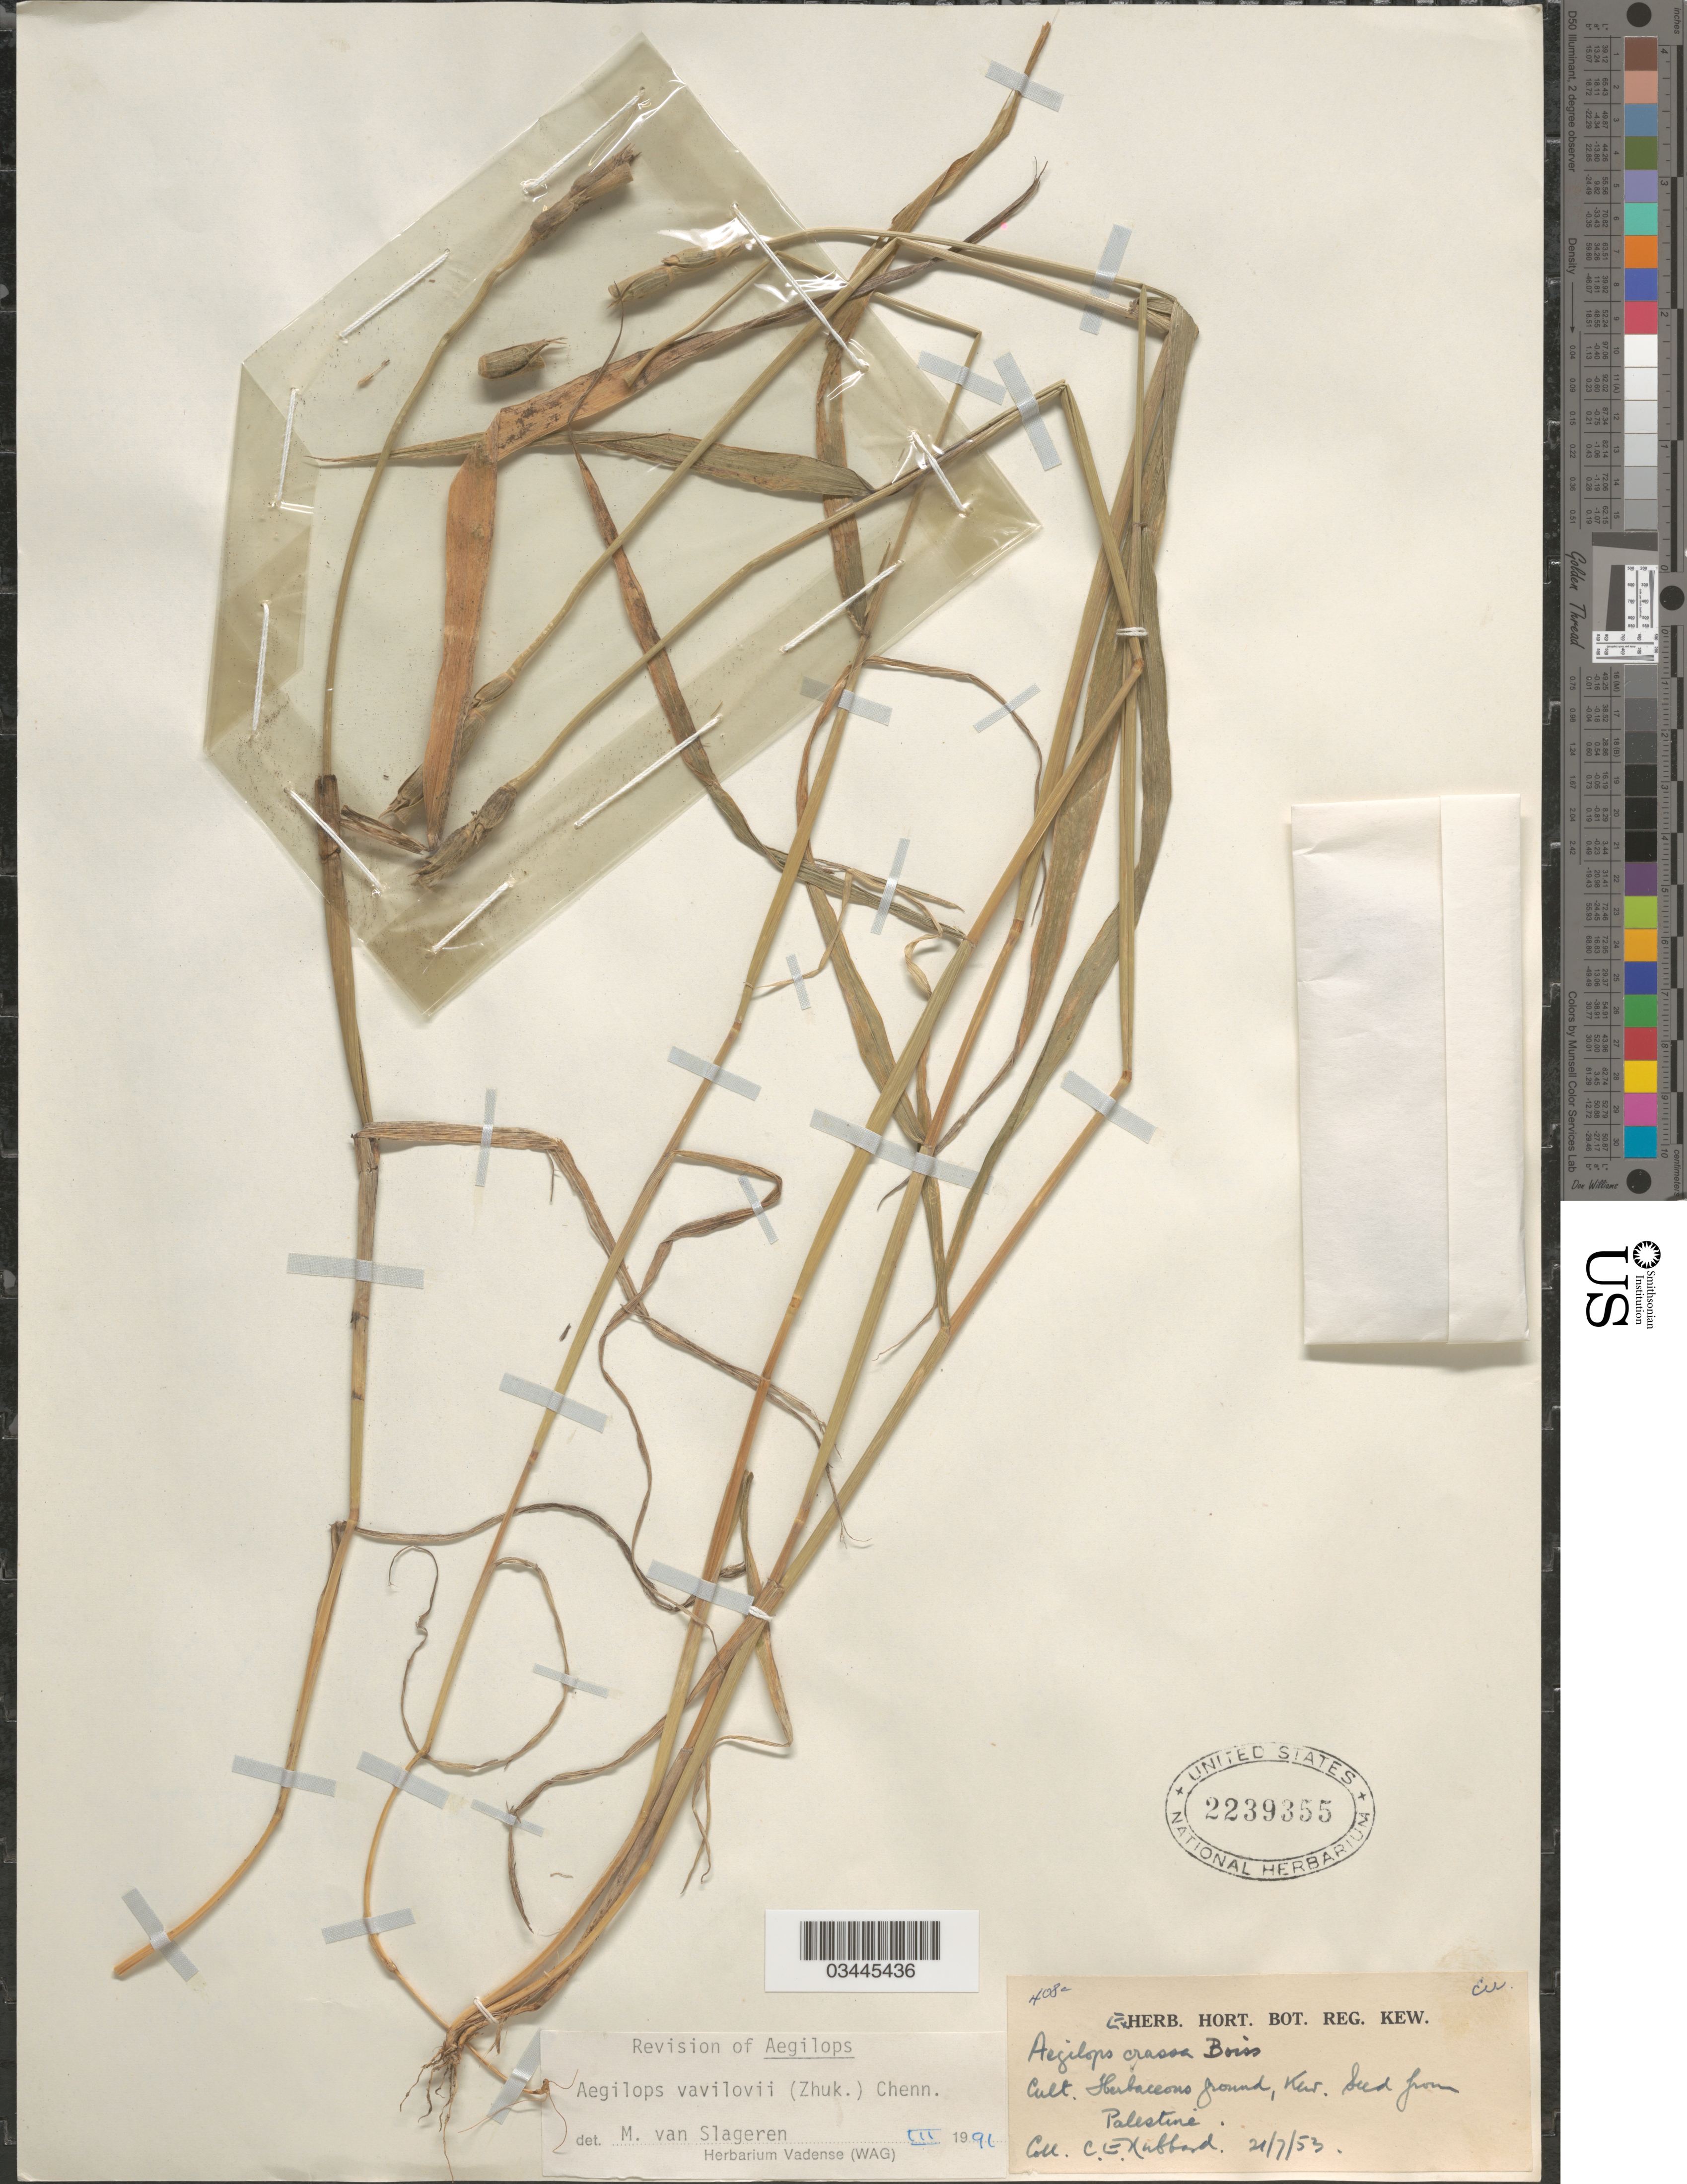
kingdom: Plantae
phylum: Tracheophyta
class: Liliopsida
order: Poales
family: Poaceae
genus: Aegilops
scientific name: Aegilops vavilovii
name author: (Zhuk.) Chennav.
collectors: C. E. Hubbard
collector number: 408c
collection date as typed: Transcribed d/m/y: 21/7/53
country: United Kingdom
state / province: England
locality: Cult. Herbaceous ground, Kew.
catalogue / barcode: US 2239355